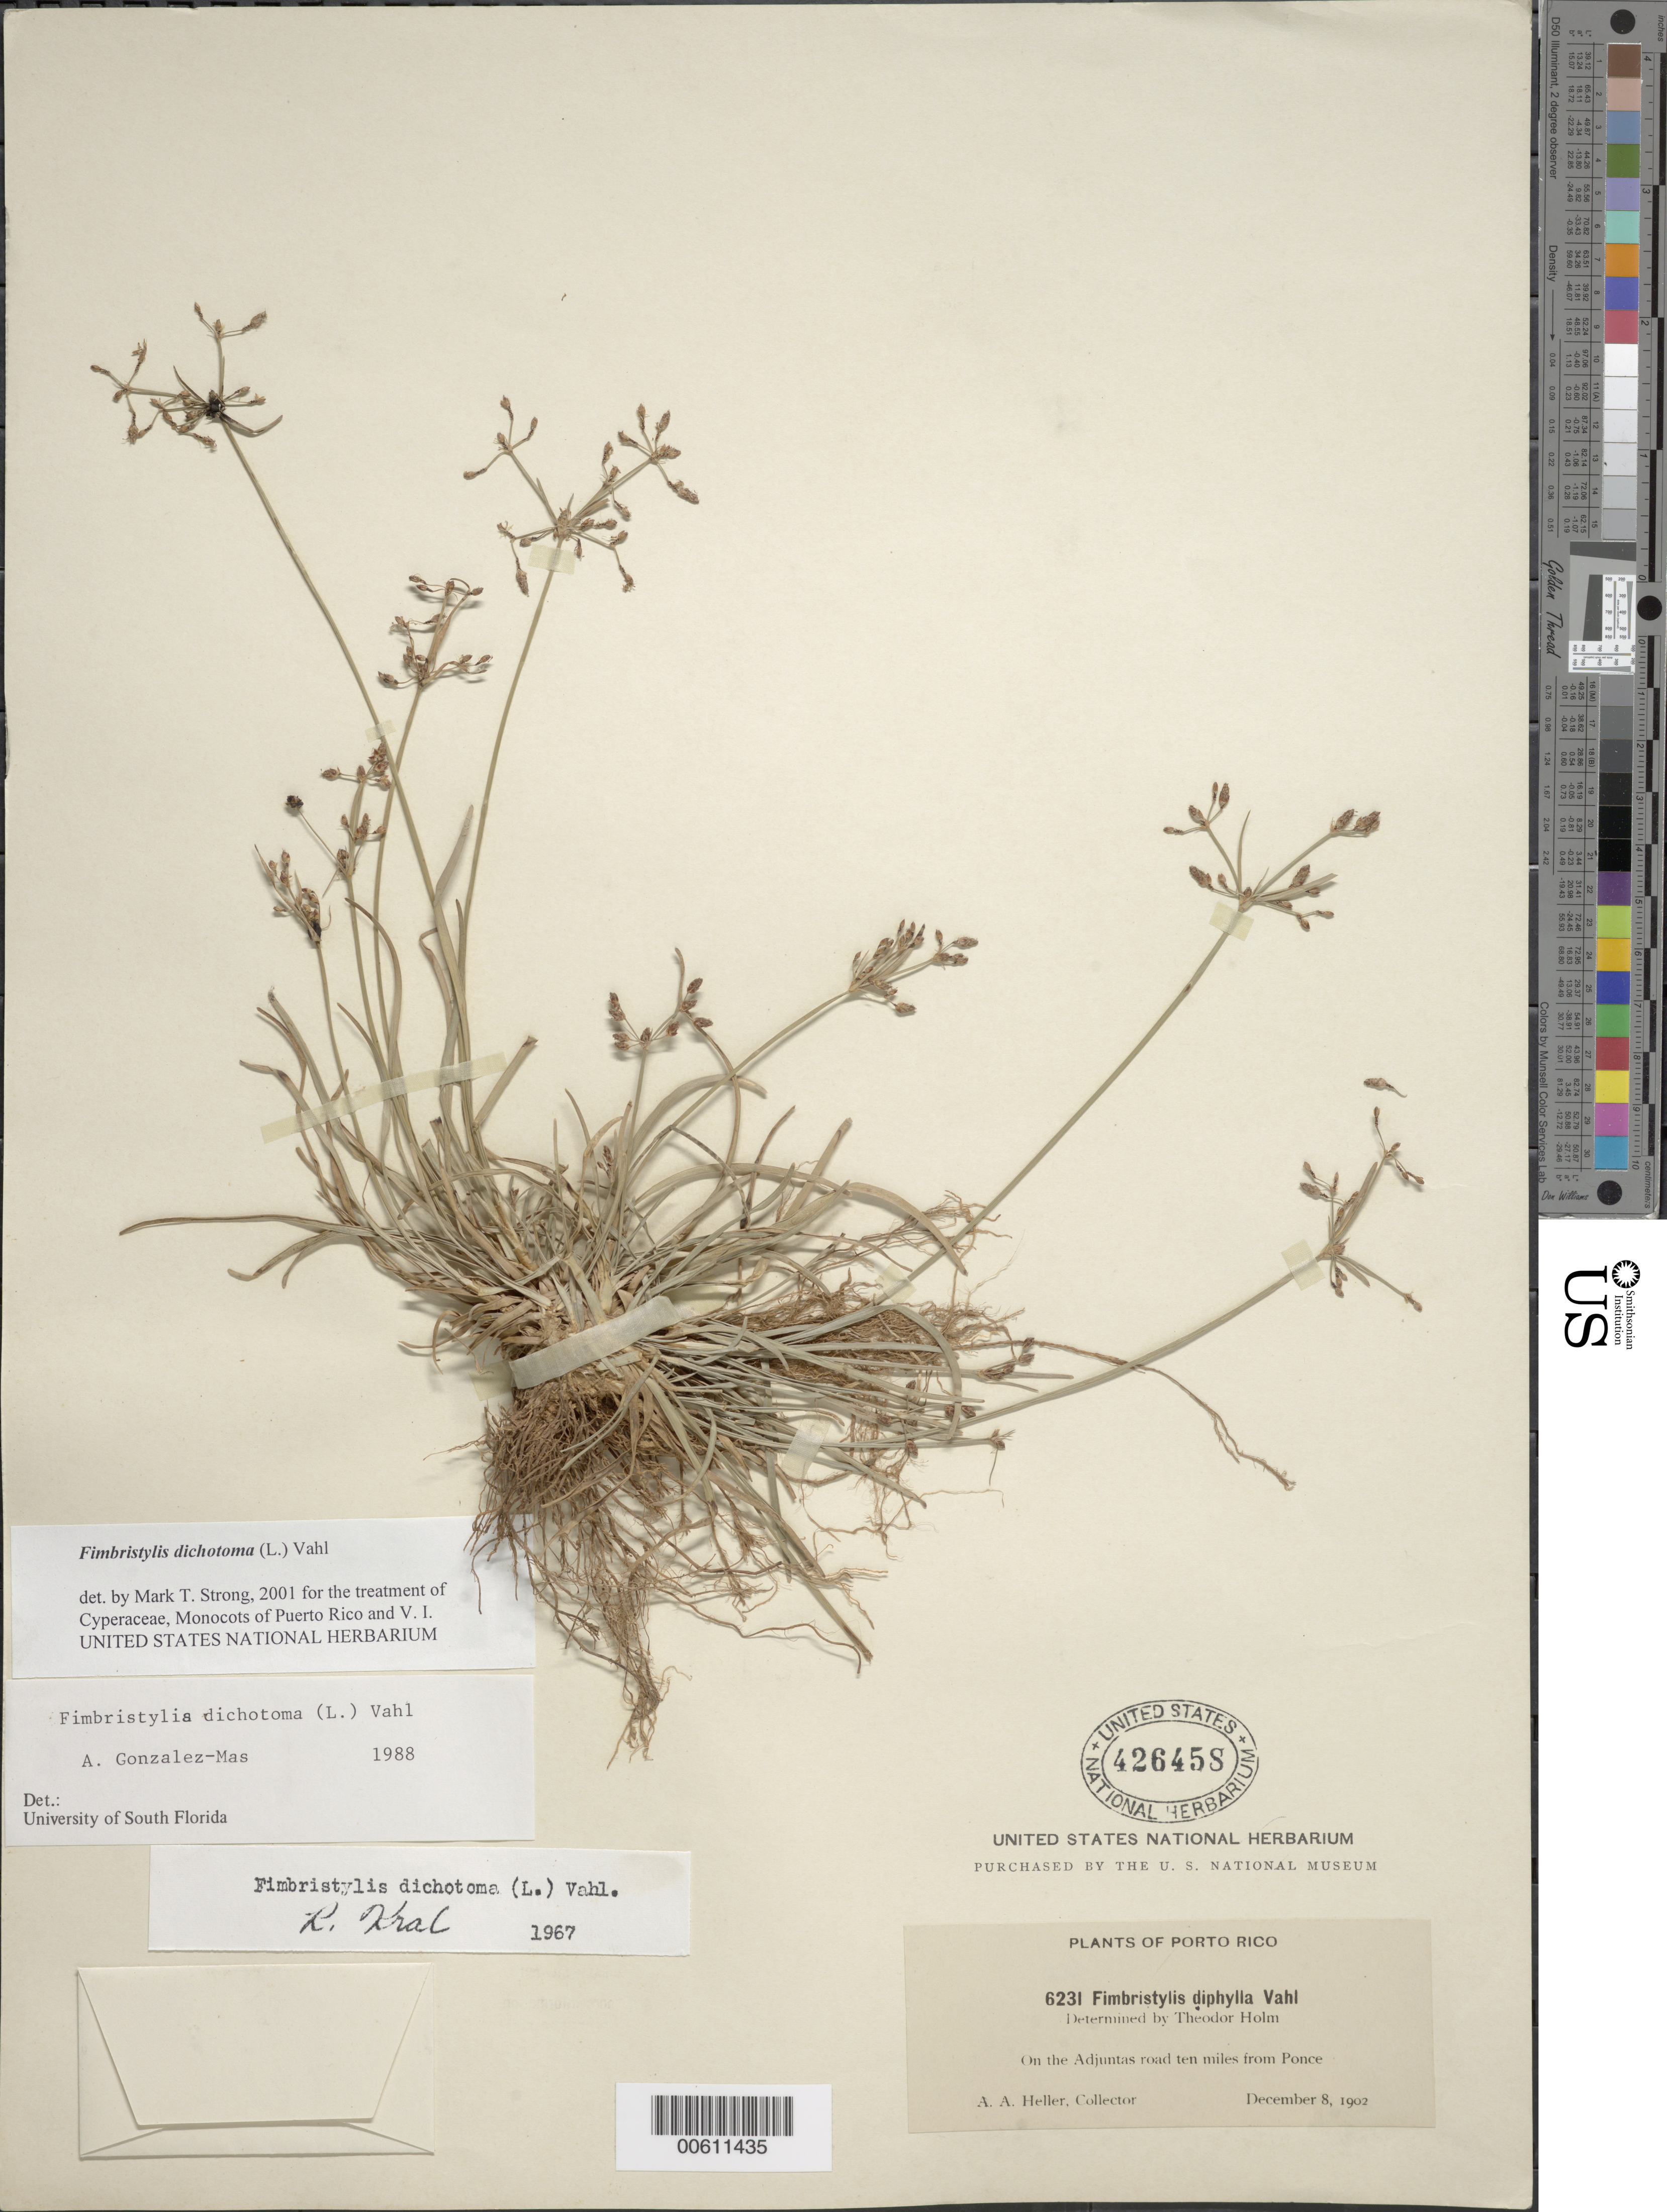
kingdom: Plantae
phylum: Tracheophyta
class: Liliopsida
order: Poales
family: Cyperaceae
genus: Fimbristylis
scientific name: Fimbristylis dichotoma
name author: (L.) Vahl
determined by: Strong, M. T., (US), Smithsonian Institution - National Museum of Natural History (UNITED STATES)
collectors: A. A. Heller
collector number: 6231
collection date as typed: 08 Dec 1902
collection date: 1902-12-08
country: Puerto Rico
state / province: Adjuntas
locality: On the Adjuntas road 10 mi. from Ponce.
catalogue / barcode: US 426458